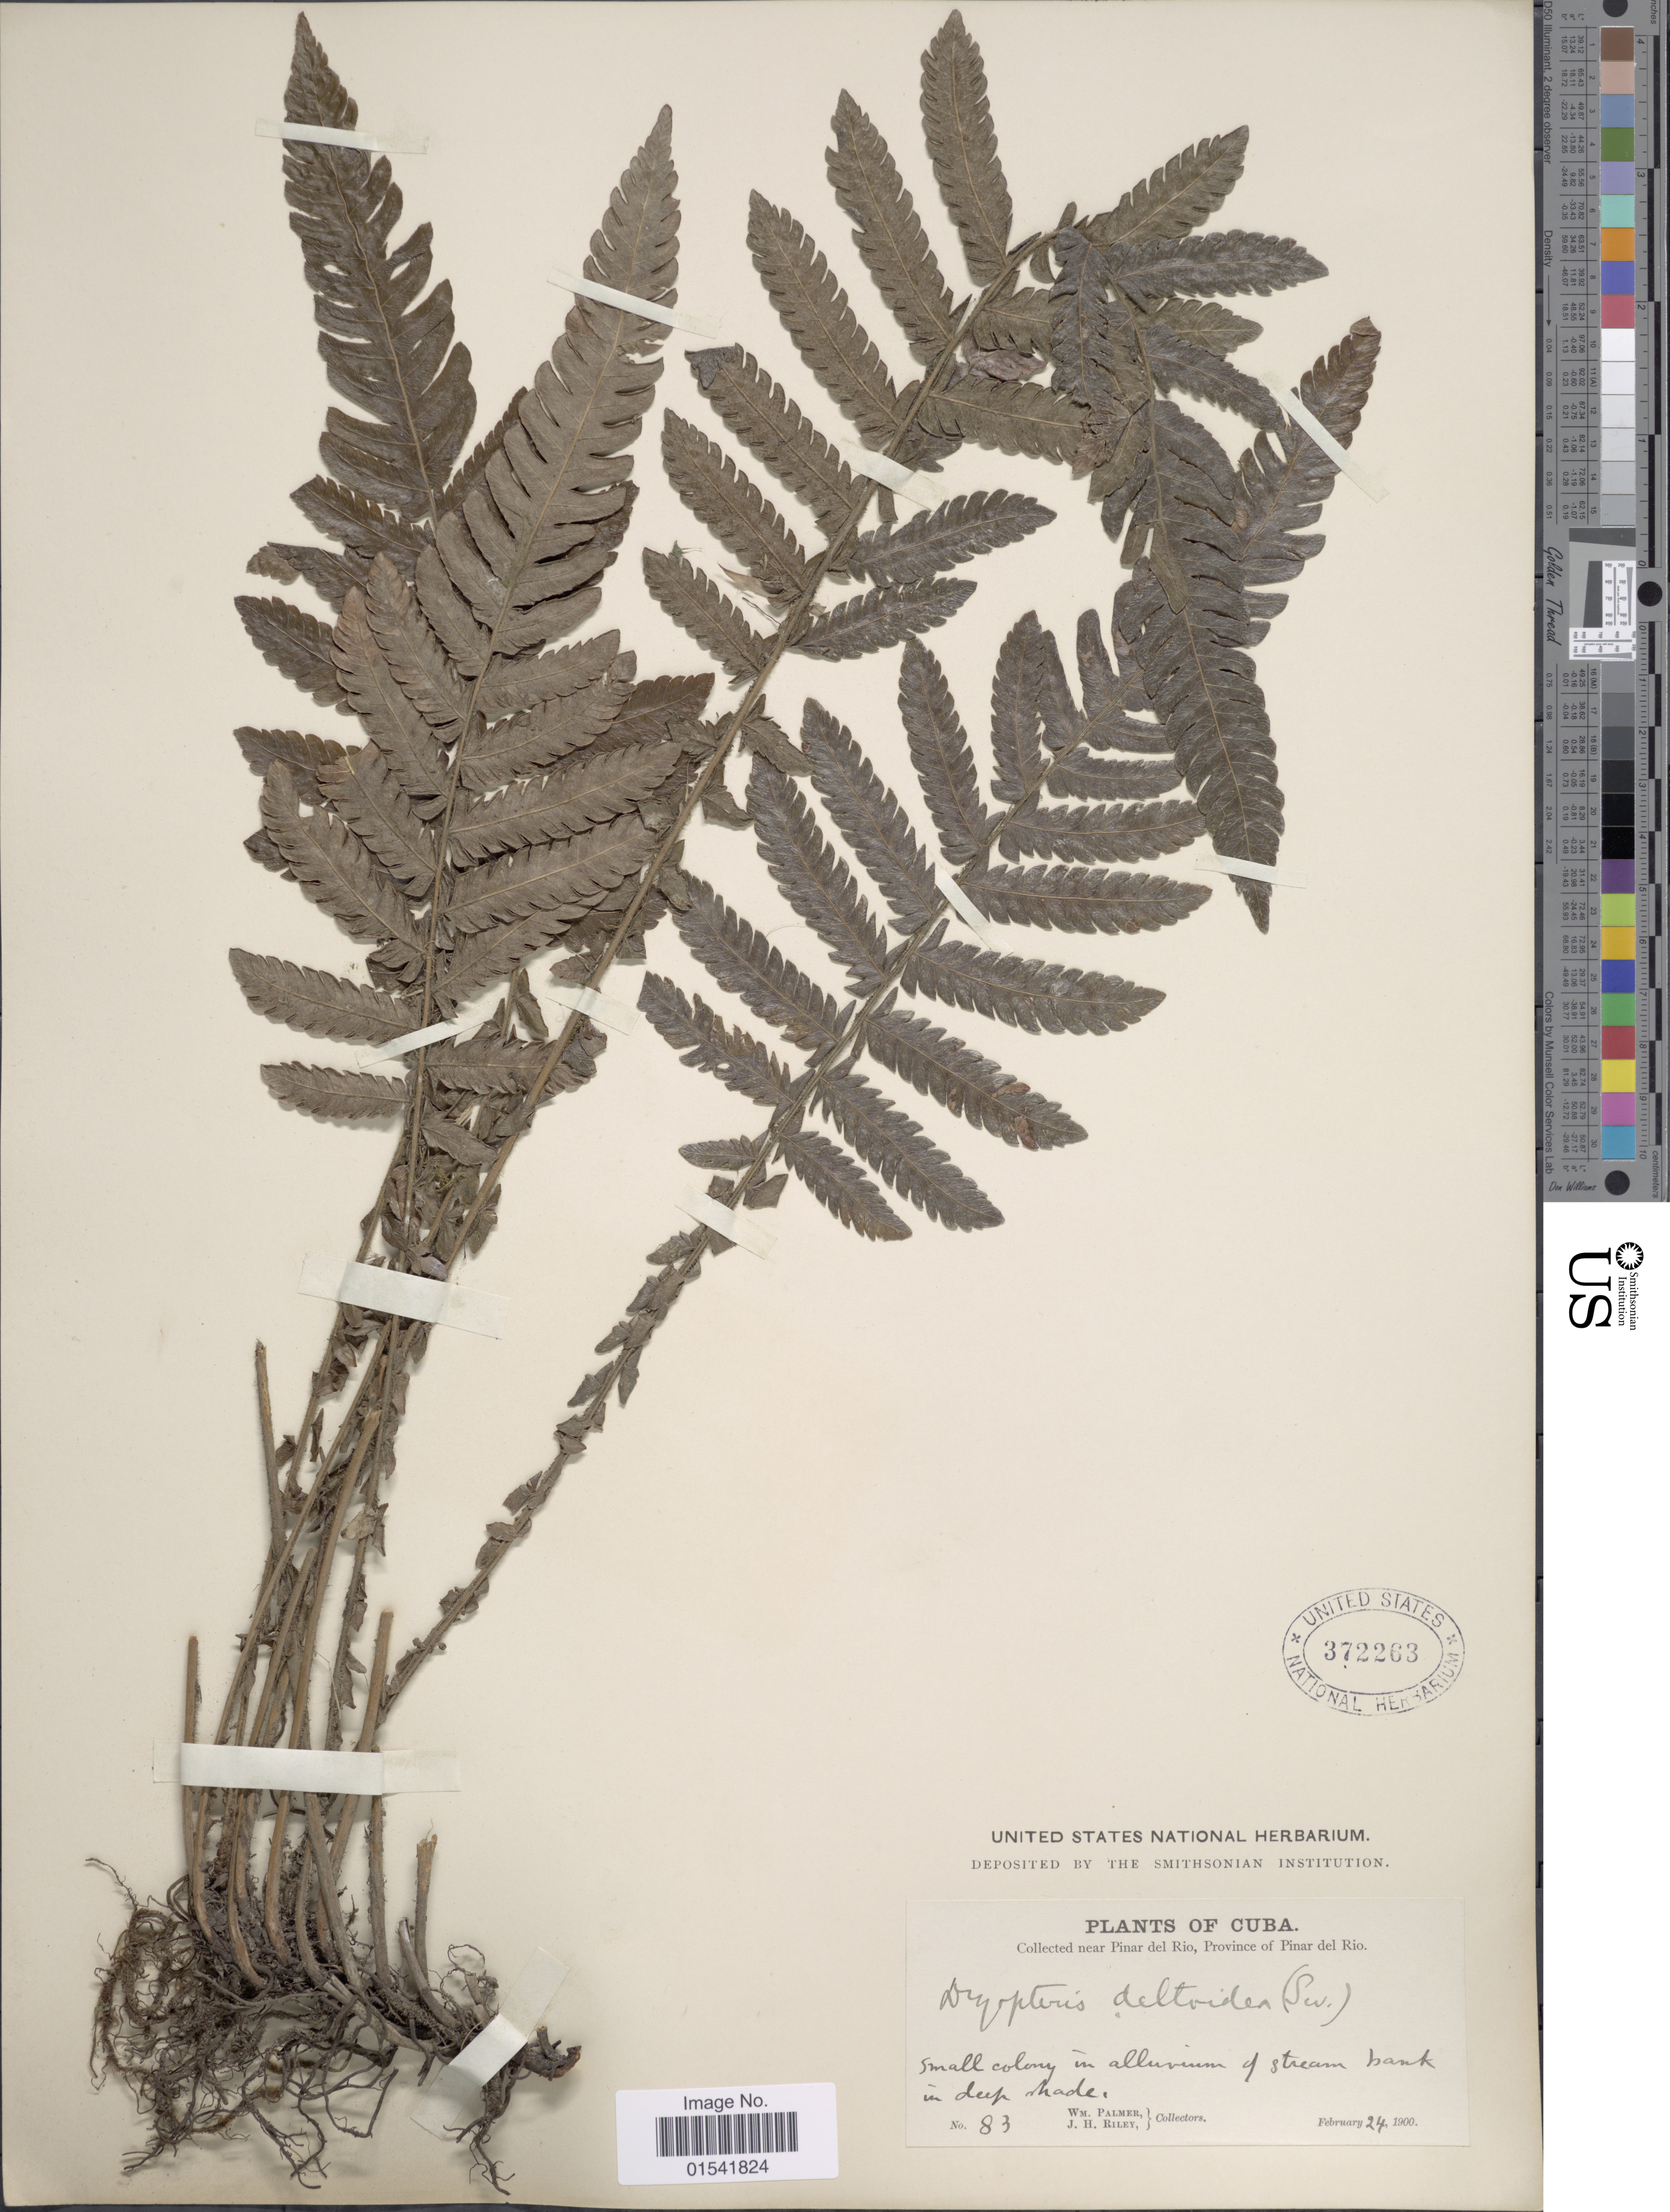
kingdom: Plantae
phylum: Tracheophyta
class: Polypodiopsida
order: Polypodiales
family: Thelypteridaceae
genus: Steiropteris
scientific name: Steiropteris deltoidea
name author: (Sw.) Pic. Serm.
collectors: W. Palmer & J. H. Riley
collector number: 83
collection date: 1900-02-24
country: Cuba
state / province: Pinar del Río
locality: Pinar del Rio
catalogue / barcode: US 372263